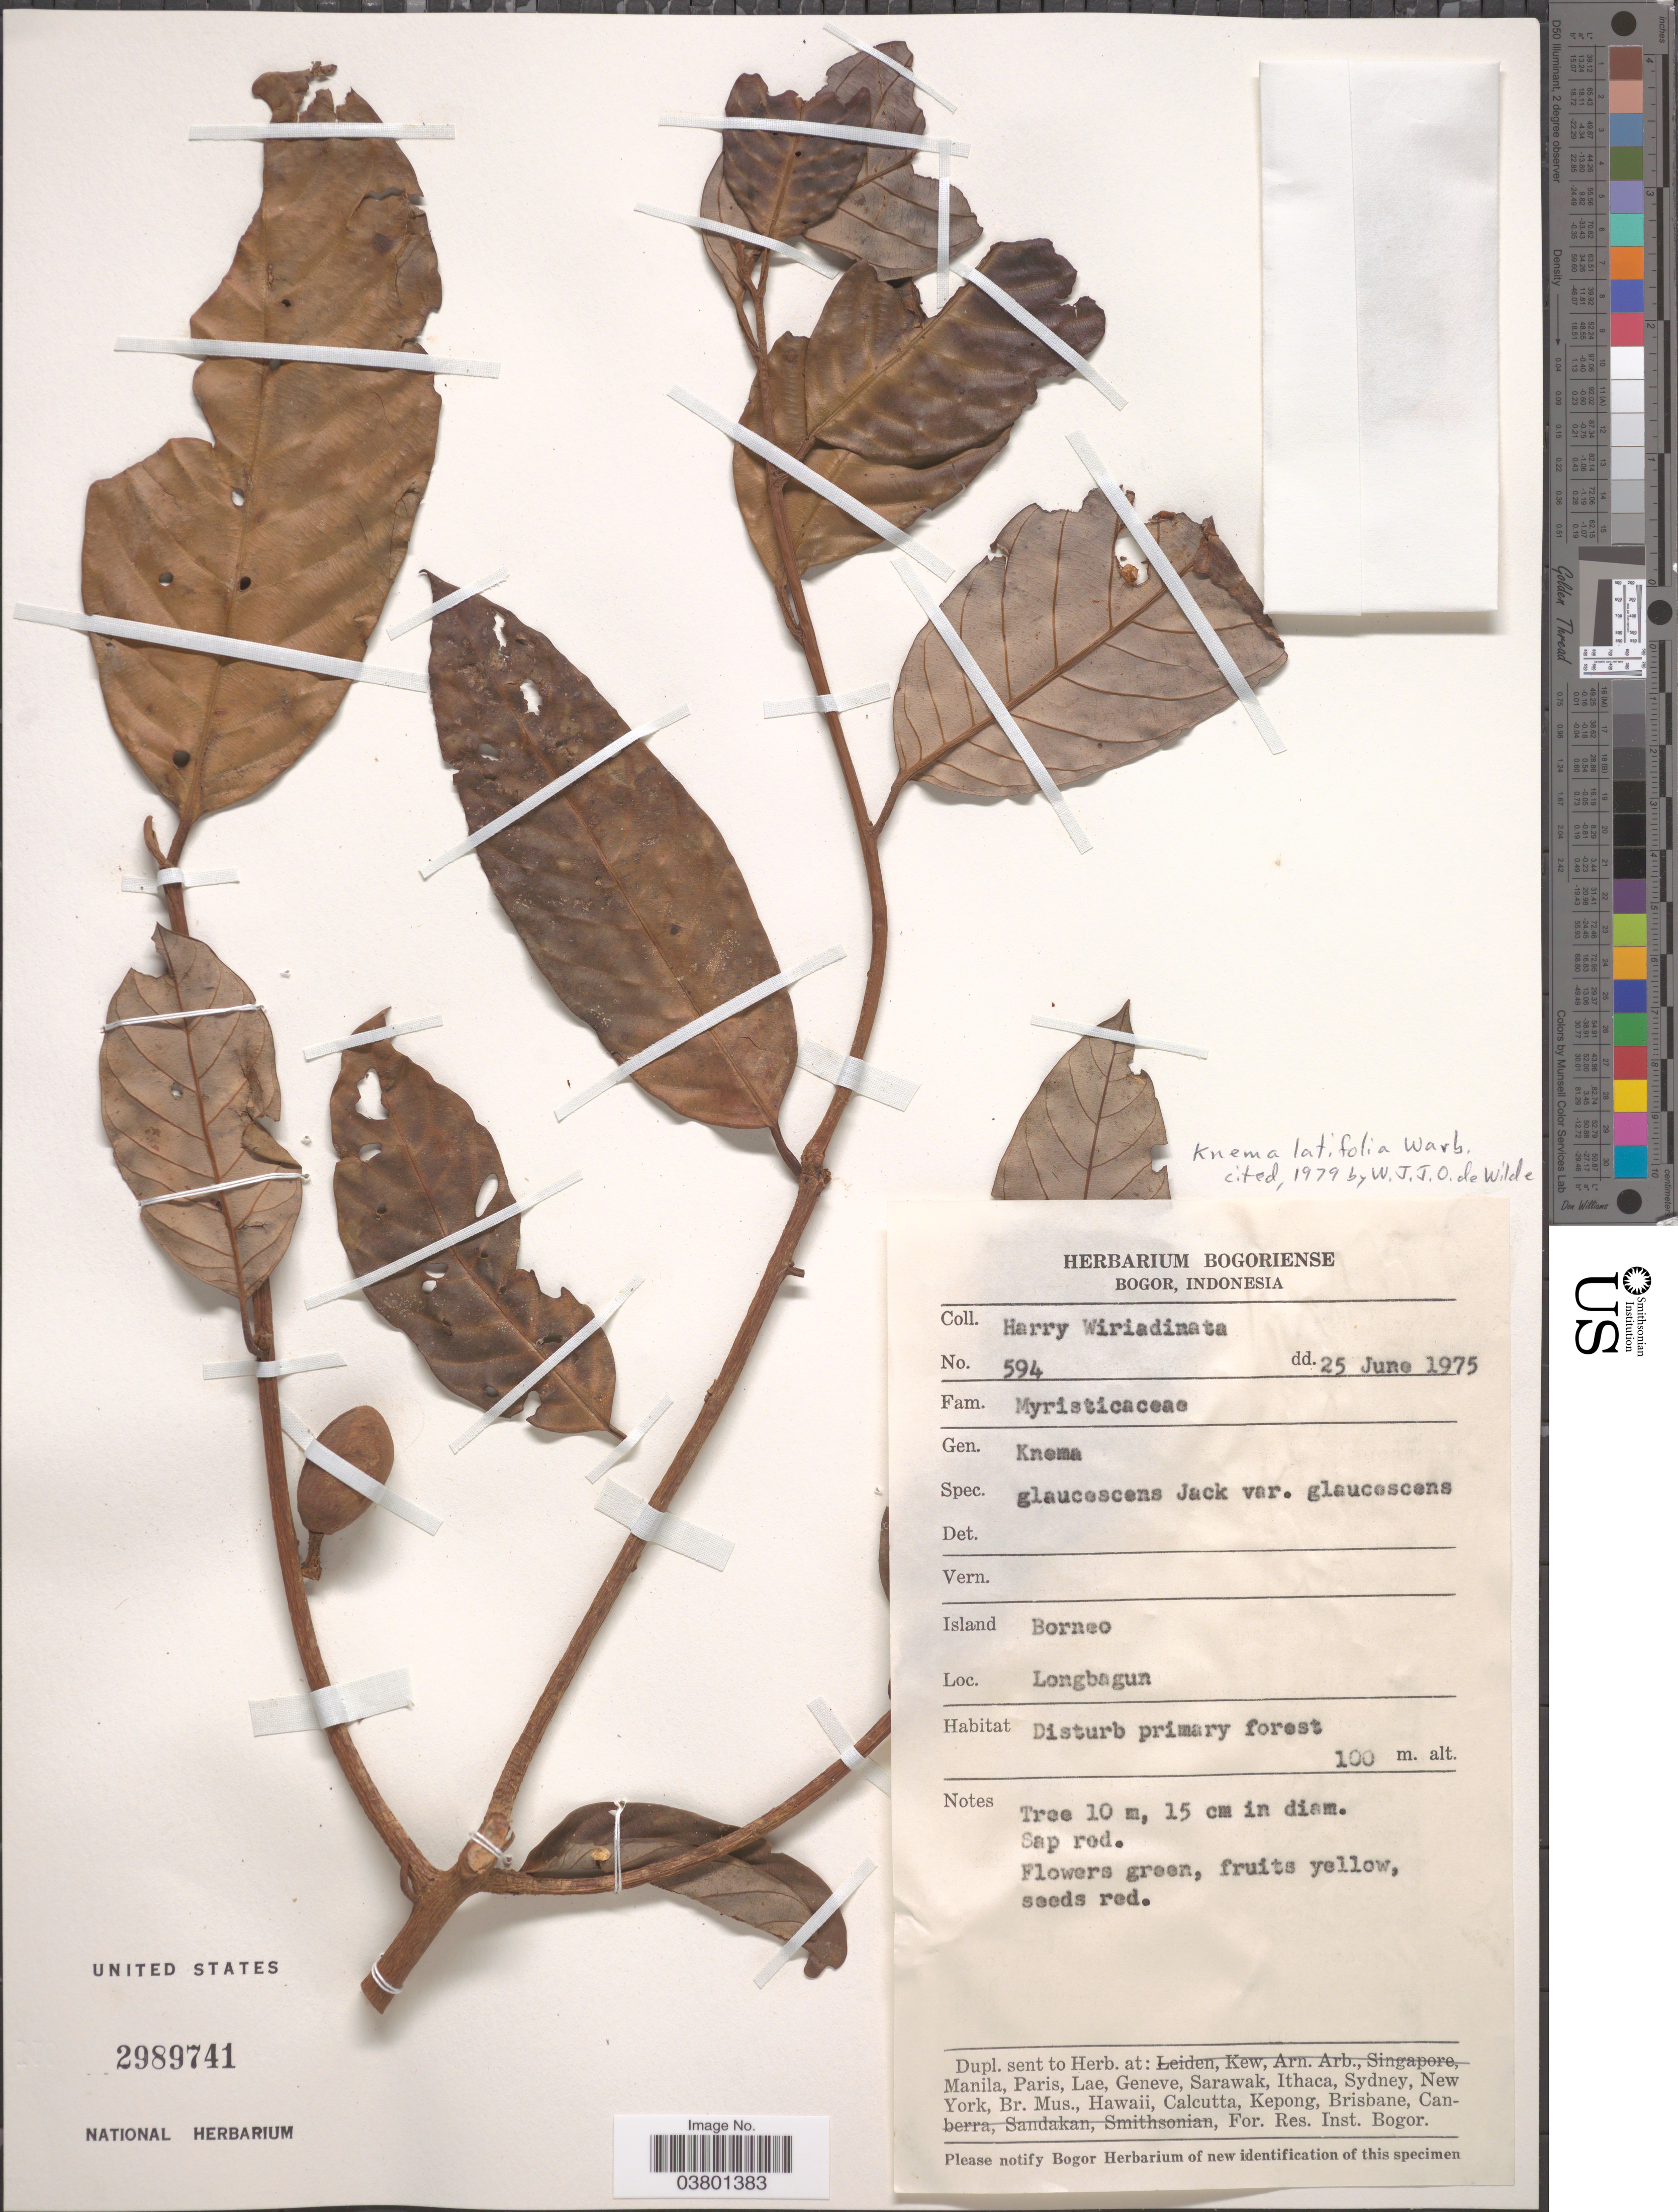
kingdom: Plantae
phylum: Tracheophyta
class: Magnoliopsida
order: Magnoliales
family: Myristicaceae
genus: Knema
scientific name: Knema latifolia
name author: Warb.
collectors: H. Wiriadinata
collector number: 594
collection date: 1975-06-25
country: Indonesia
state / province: Kalimantan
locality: Island Borneo. Longbagun.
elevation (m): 100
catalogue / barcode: US 2989741